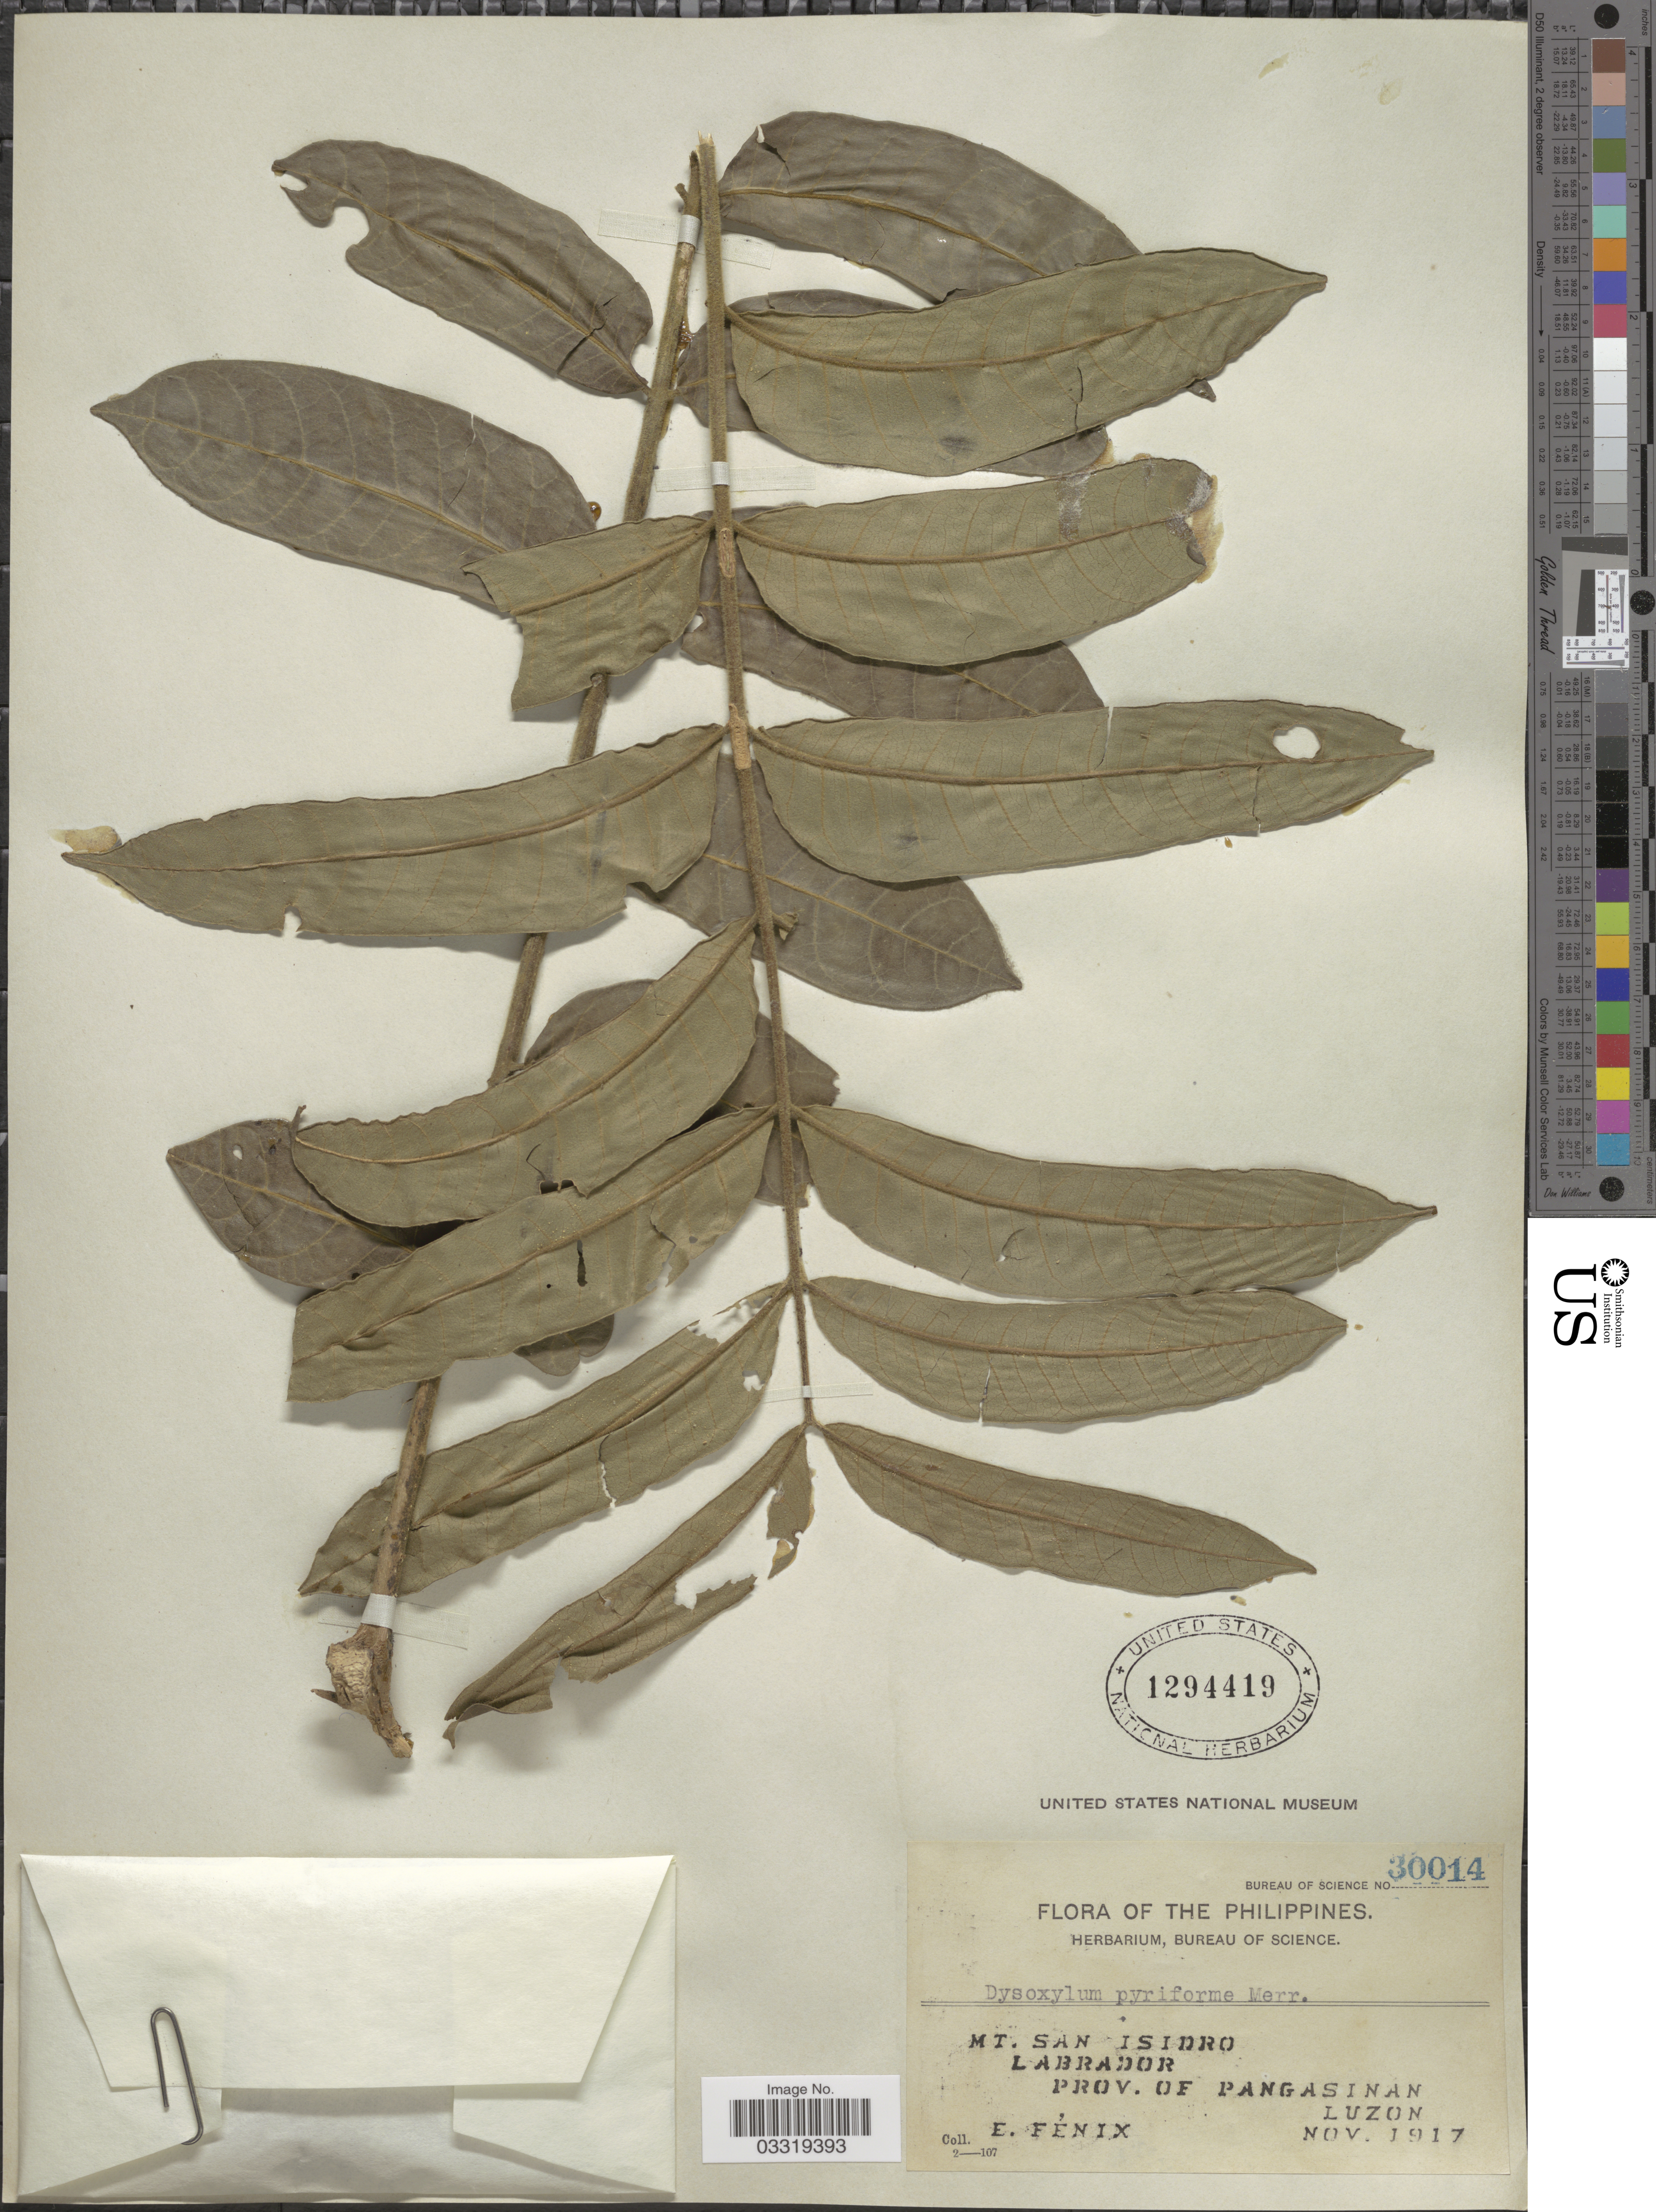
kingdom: Plantae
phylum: Tracheophyta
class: Magnoliopsida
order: Sapindales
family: Meliaceae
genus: Epicharis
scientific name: Epicharis cumingiana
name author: (C. DC.) Harms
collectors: E. Fénix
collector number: Bureau of Science 30014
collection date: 1917-11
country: Philippines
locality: Mt. San Isidro, Labrador, Prov. of Pangasinan, Luzon.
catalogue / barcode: US 1294419